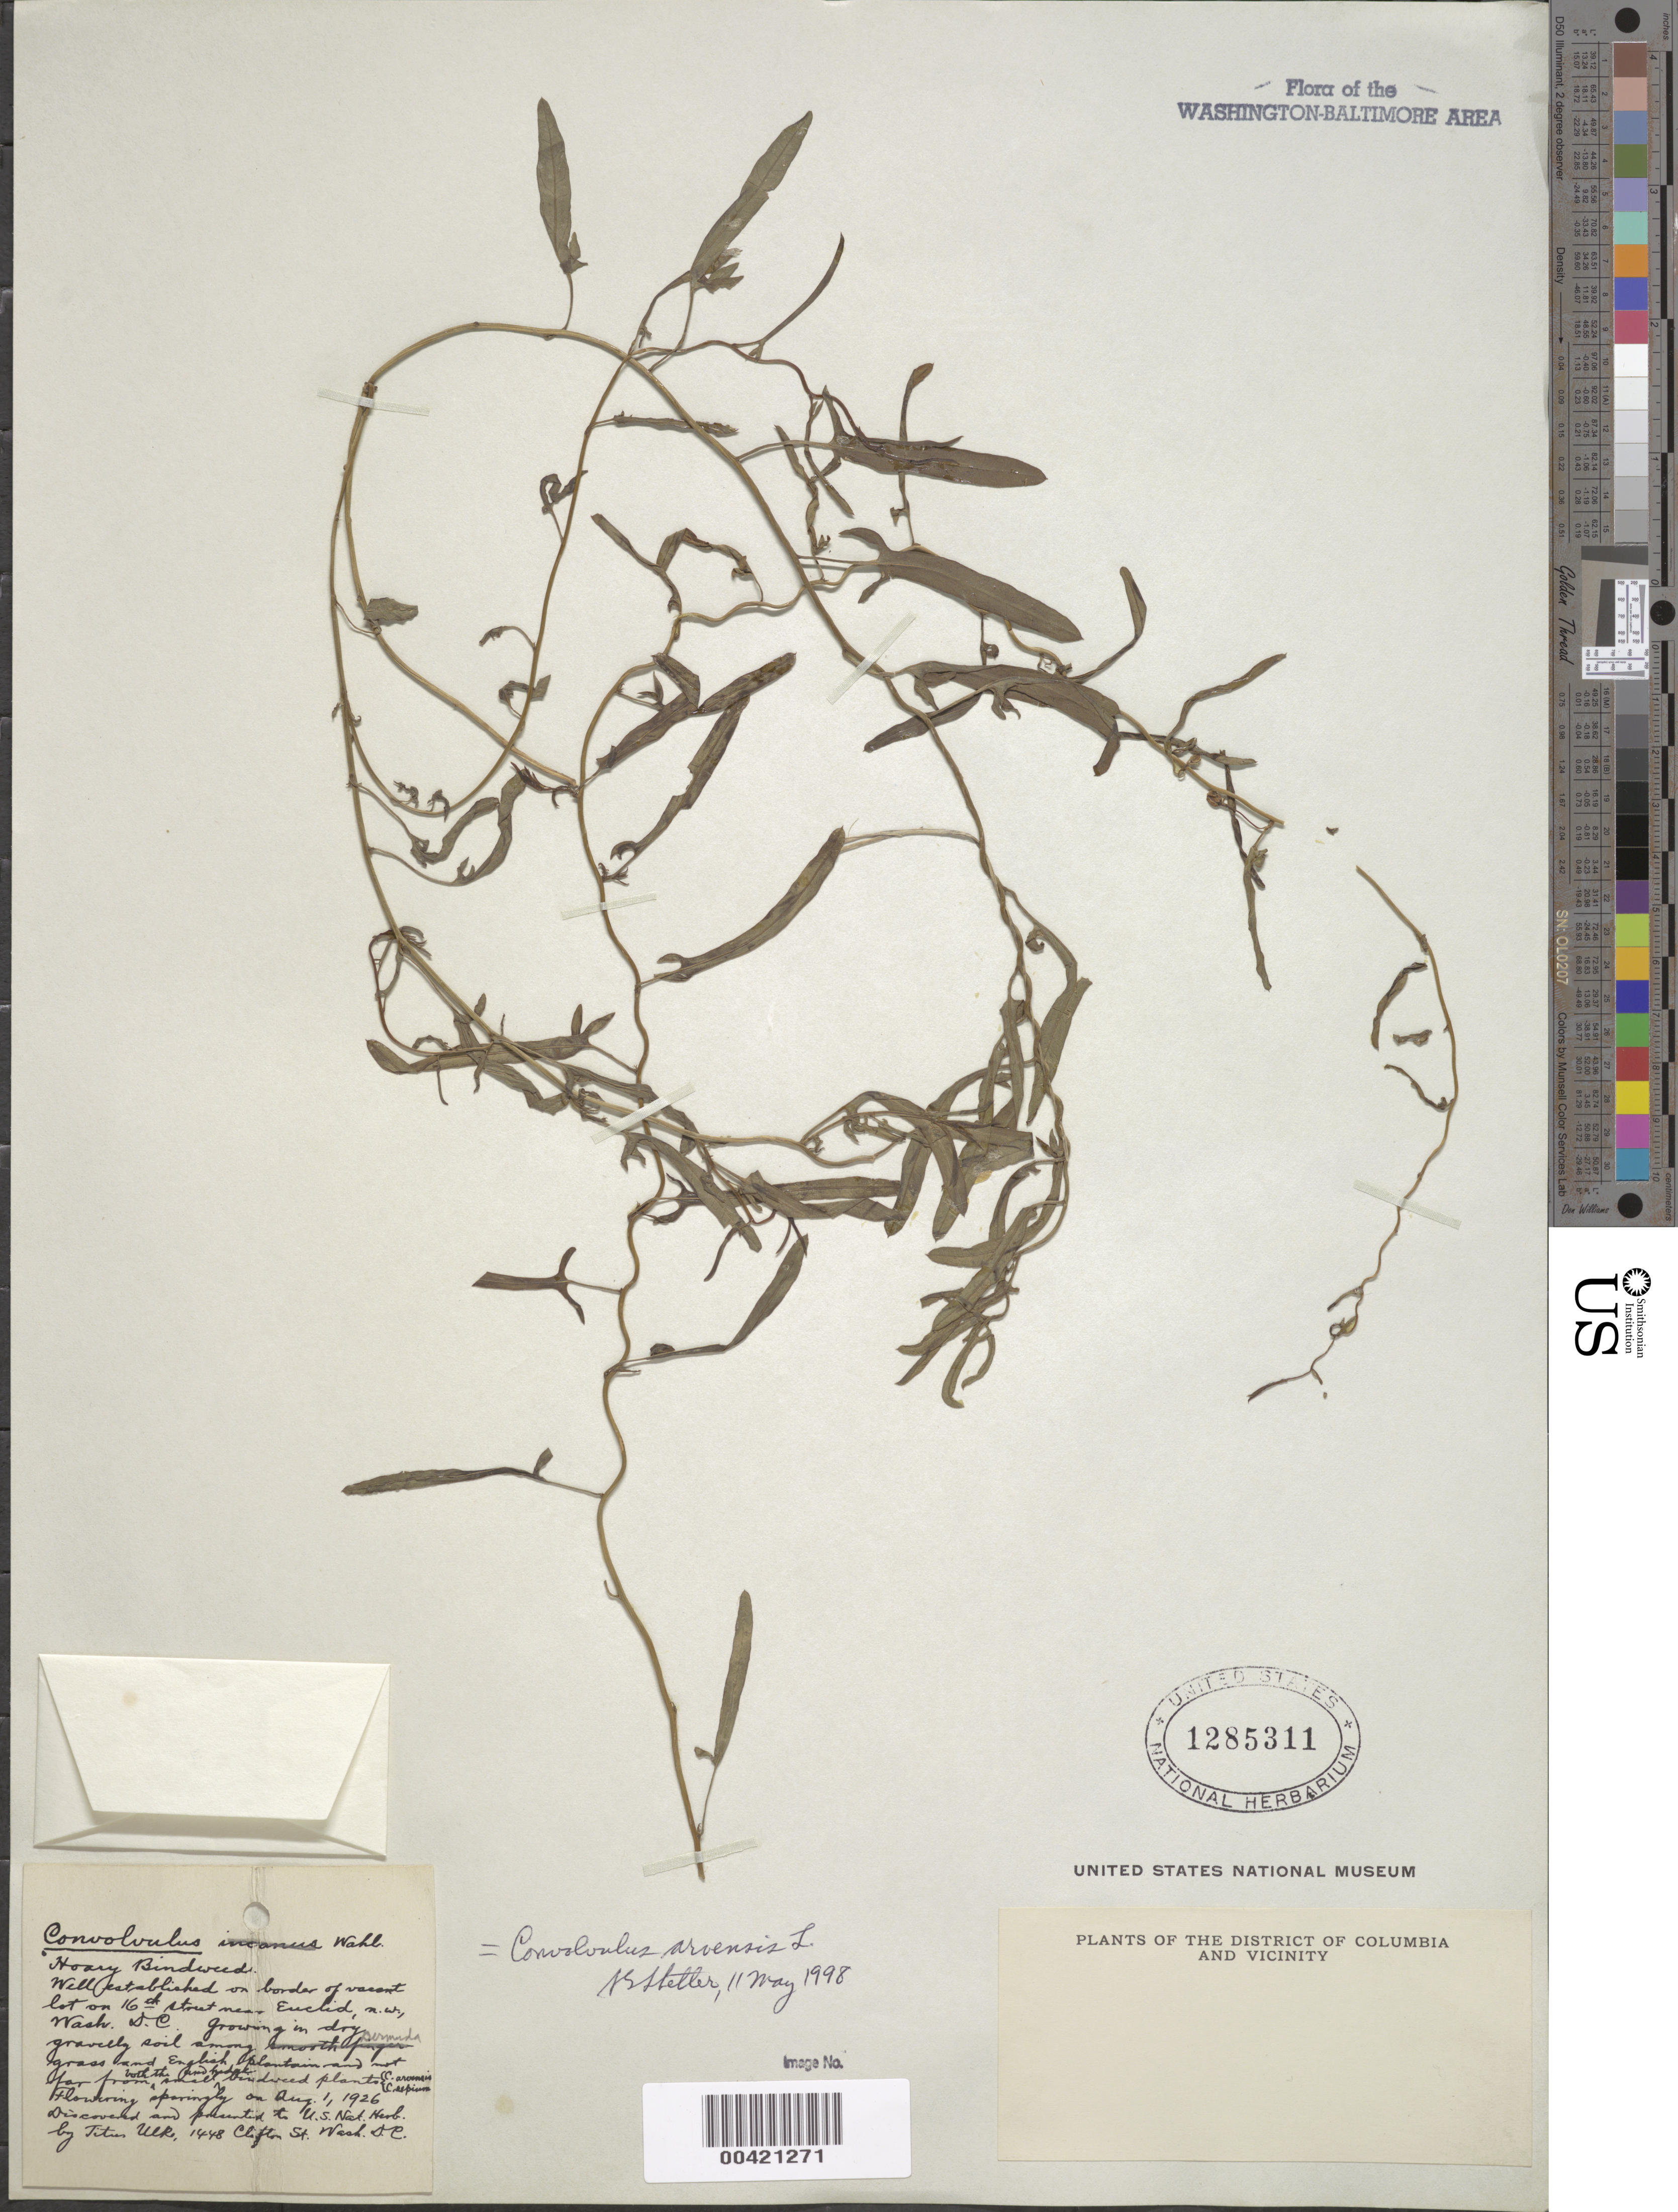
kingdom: Plantae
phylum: Tracheophyta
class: Magnoliopsida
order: Solanales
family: Convolvulaceae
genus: Convolvulus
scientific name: Convolvulus arvensis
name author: L.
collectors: T. Ulke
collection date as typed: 01 Aug 1926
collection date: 1926-08-01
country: United States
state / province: District of Columbia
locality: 16th St. near Euclid, NW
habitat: Border of vacant lot, dry gravelly soil among bermuda grass.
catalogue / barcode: US 1285311